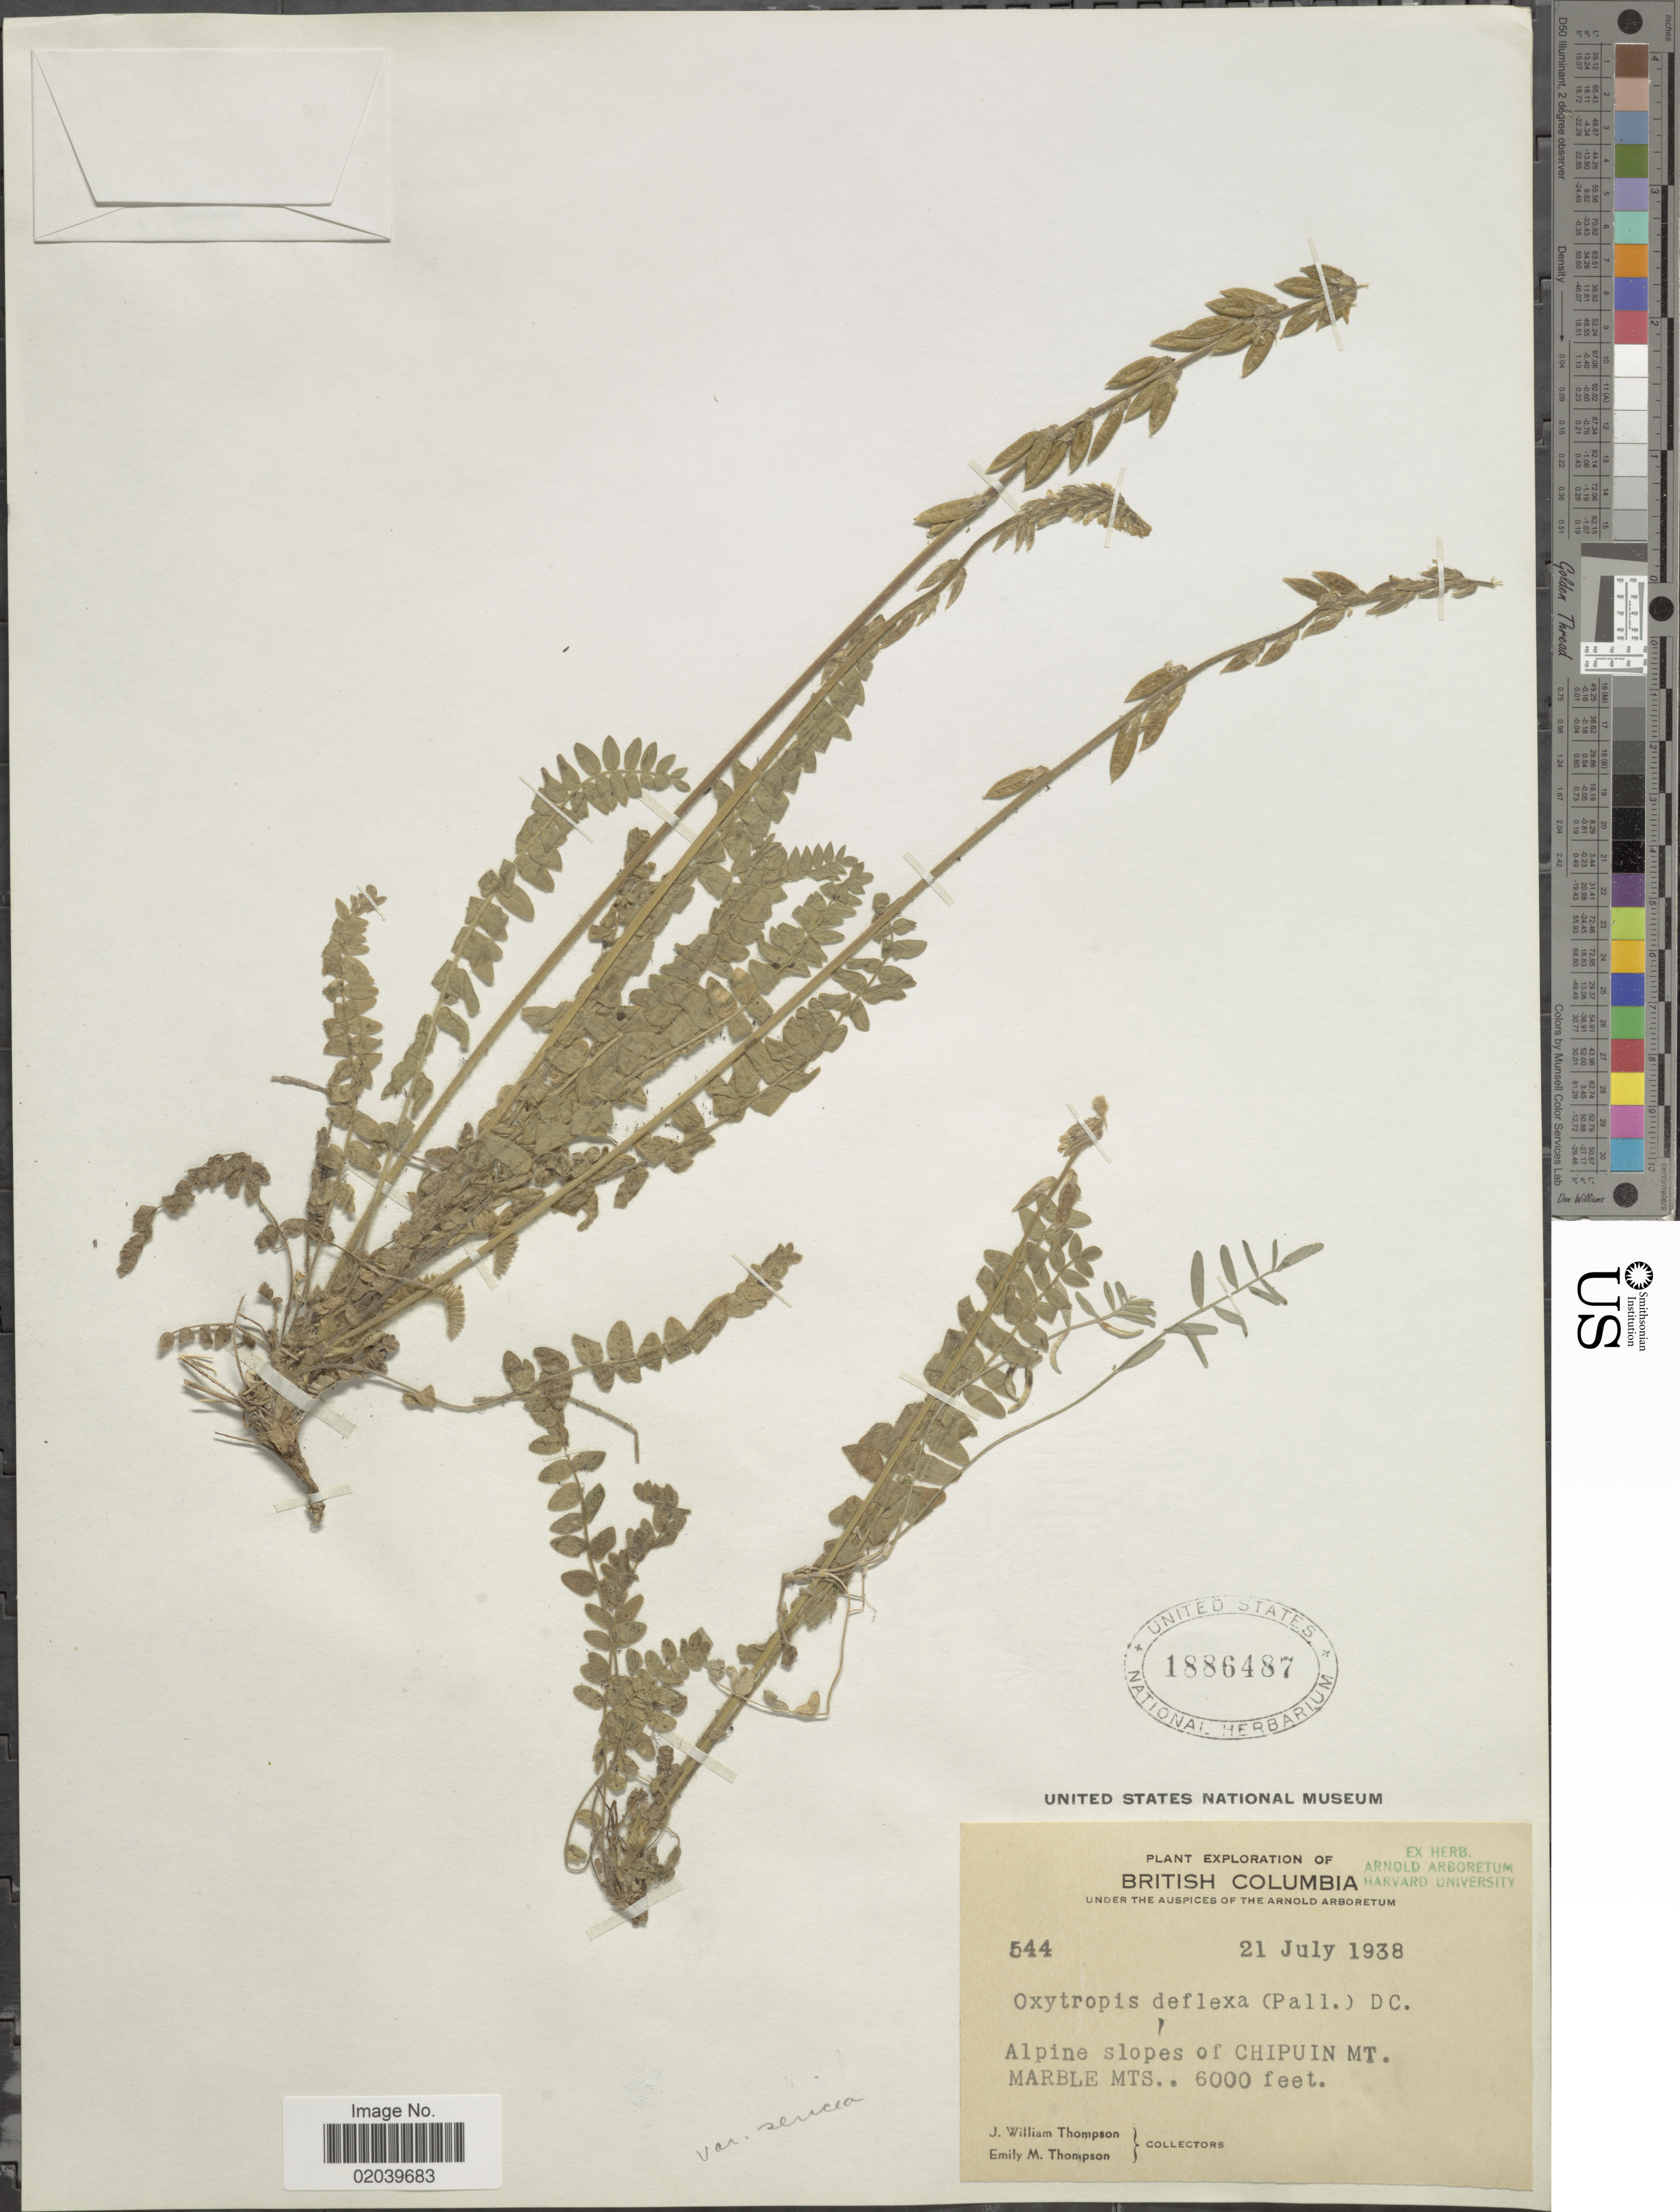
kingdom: Plantae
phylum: Tracheophyta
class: Magnoliopsida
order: Fabales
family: Fabaceae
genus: Oxytropis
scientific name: Oxytropis deflexa var. sericea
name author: Torr. & A. Gray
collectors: J. W. Thompson & E. M. Thompson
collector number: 544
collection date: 1938-07-21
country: Canada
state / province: British Columbia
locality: Chipuin Mt., Marble Mts.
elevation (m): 1829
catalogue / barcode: US 1886487